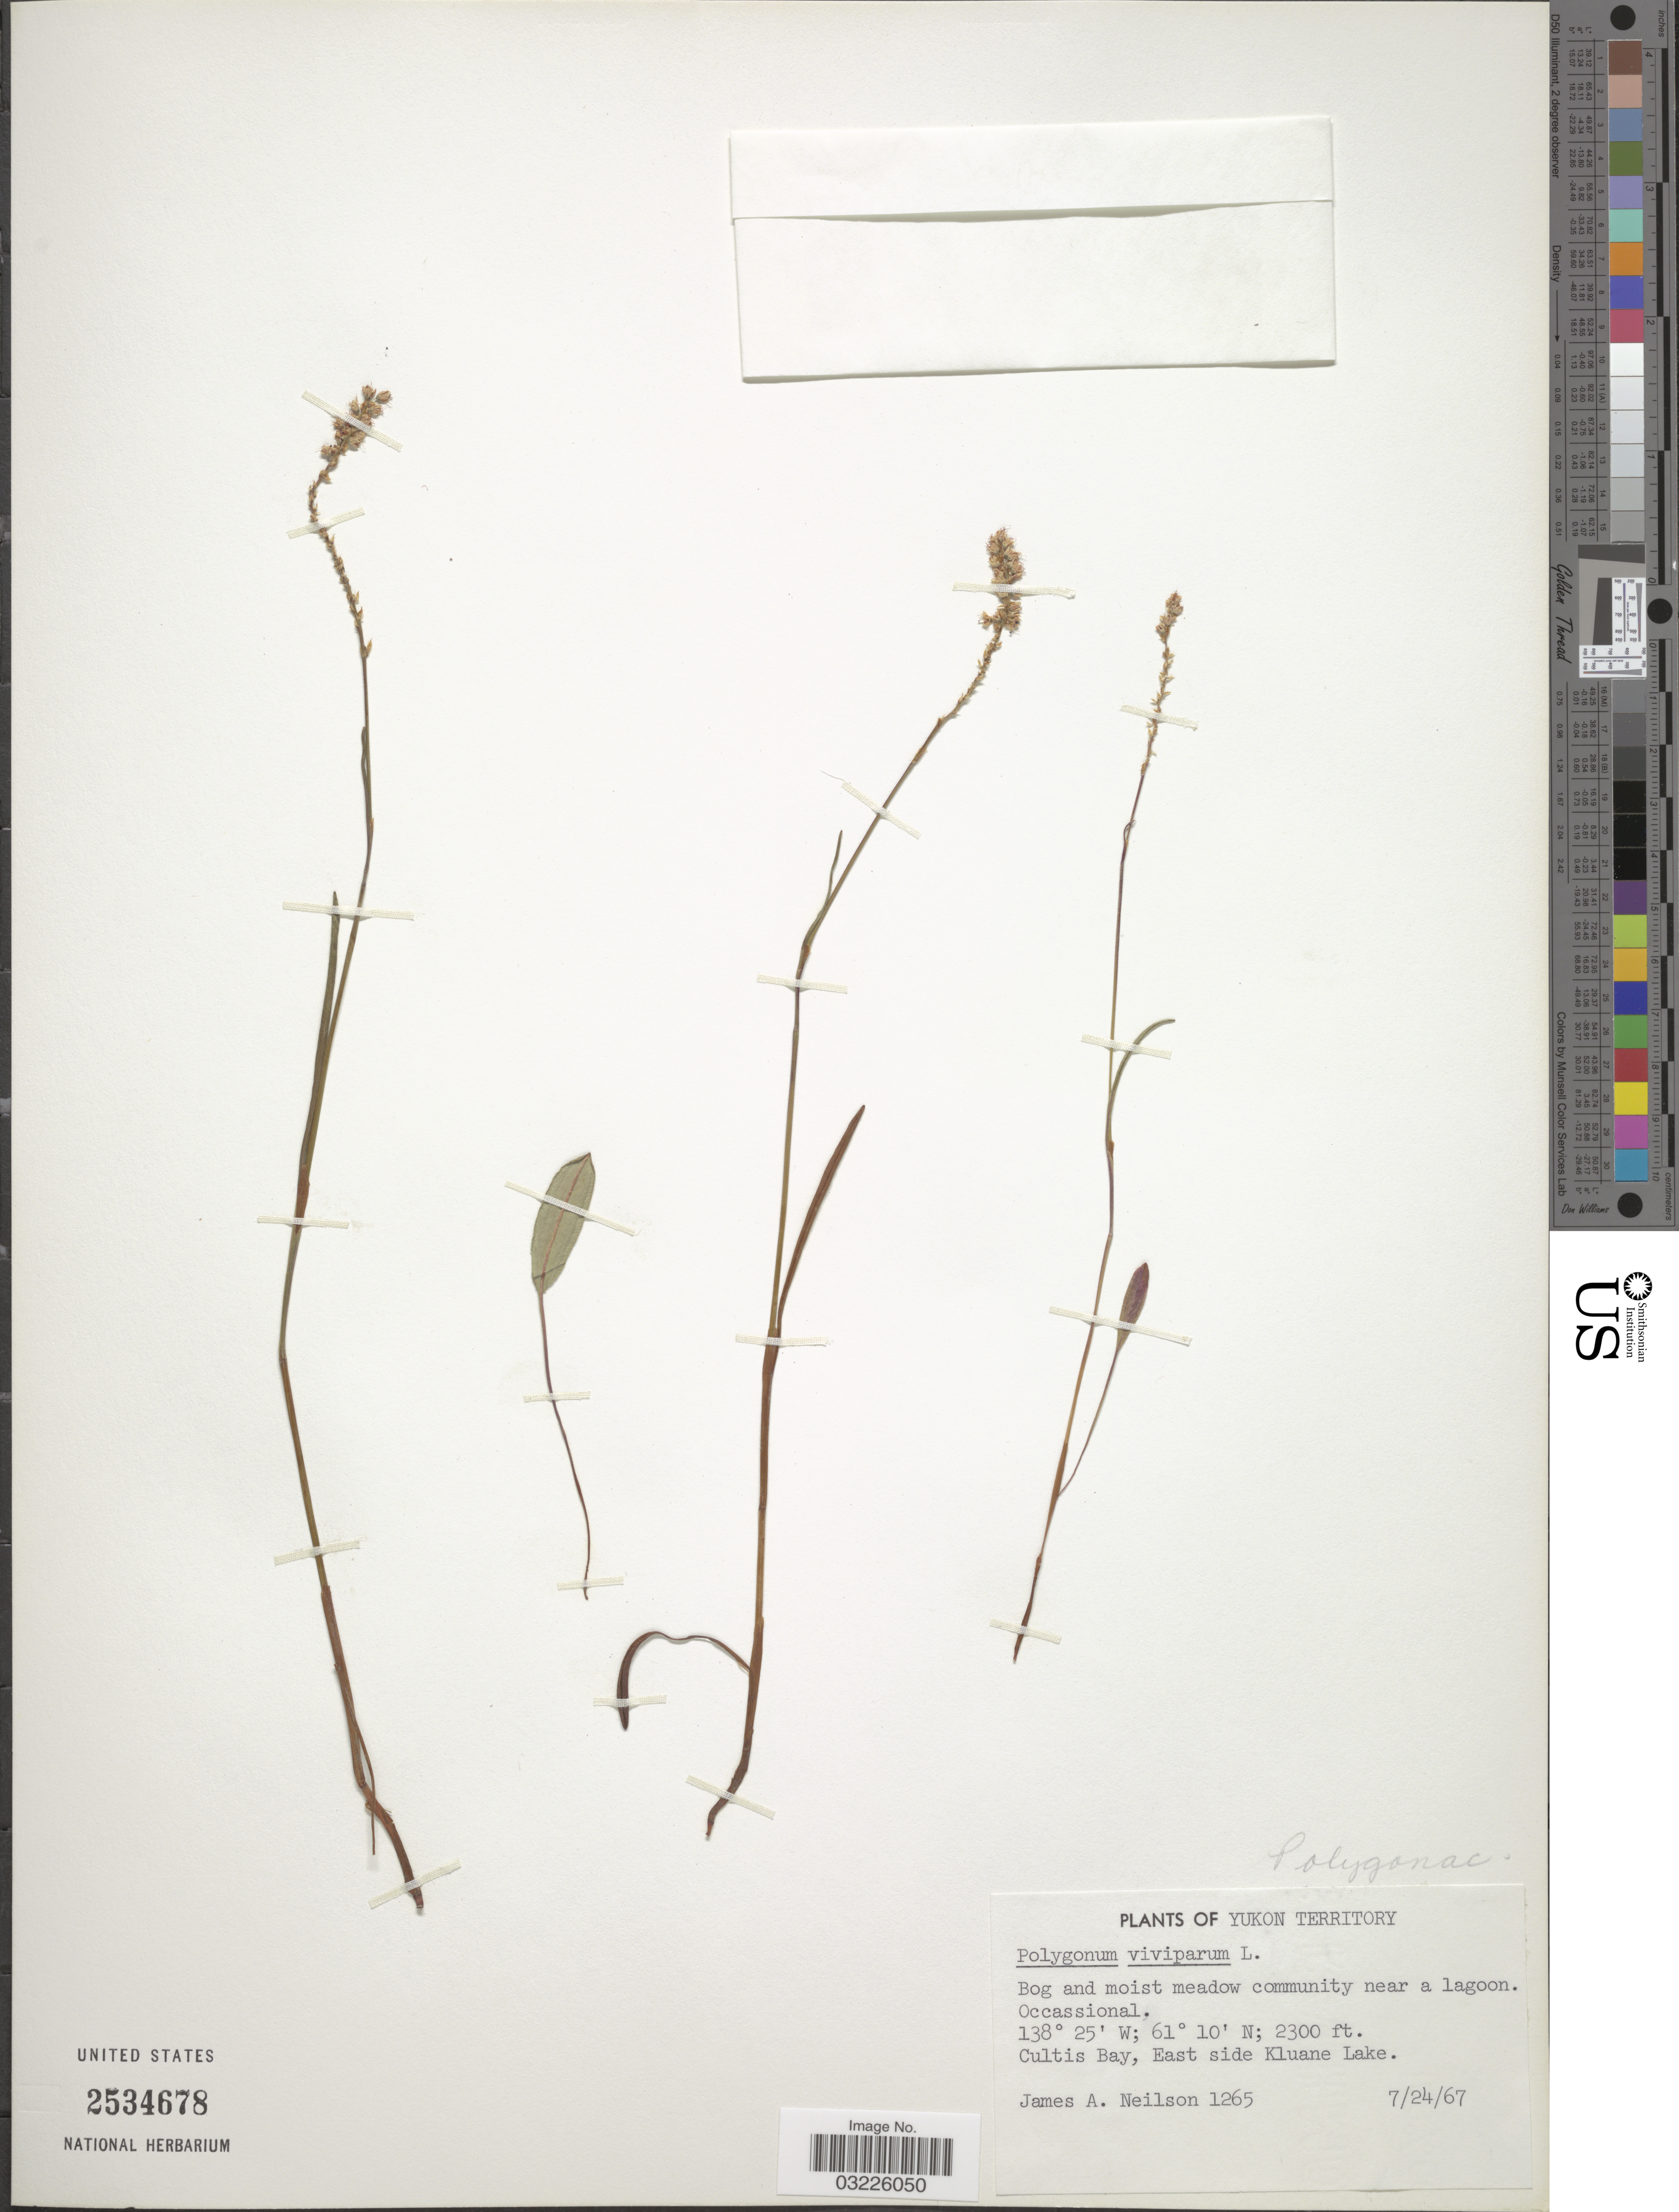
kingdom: Plantae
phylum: Tracheophyta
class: Magnoliopsida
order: Caryophyllales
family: Polygonaceae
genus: Bistorta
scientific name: Bistorta vivipara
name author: (L.) Delarbre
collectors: J. Neilson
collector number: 1265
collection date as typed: Transcribed d/m/y: 24/7/67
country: Canada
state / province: Yukon Territory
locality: Cultis Bay, East side Kluane Lake.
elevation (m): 701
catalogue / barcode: US 2534678